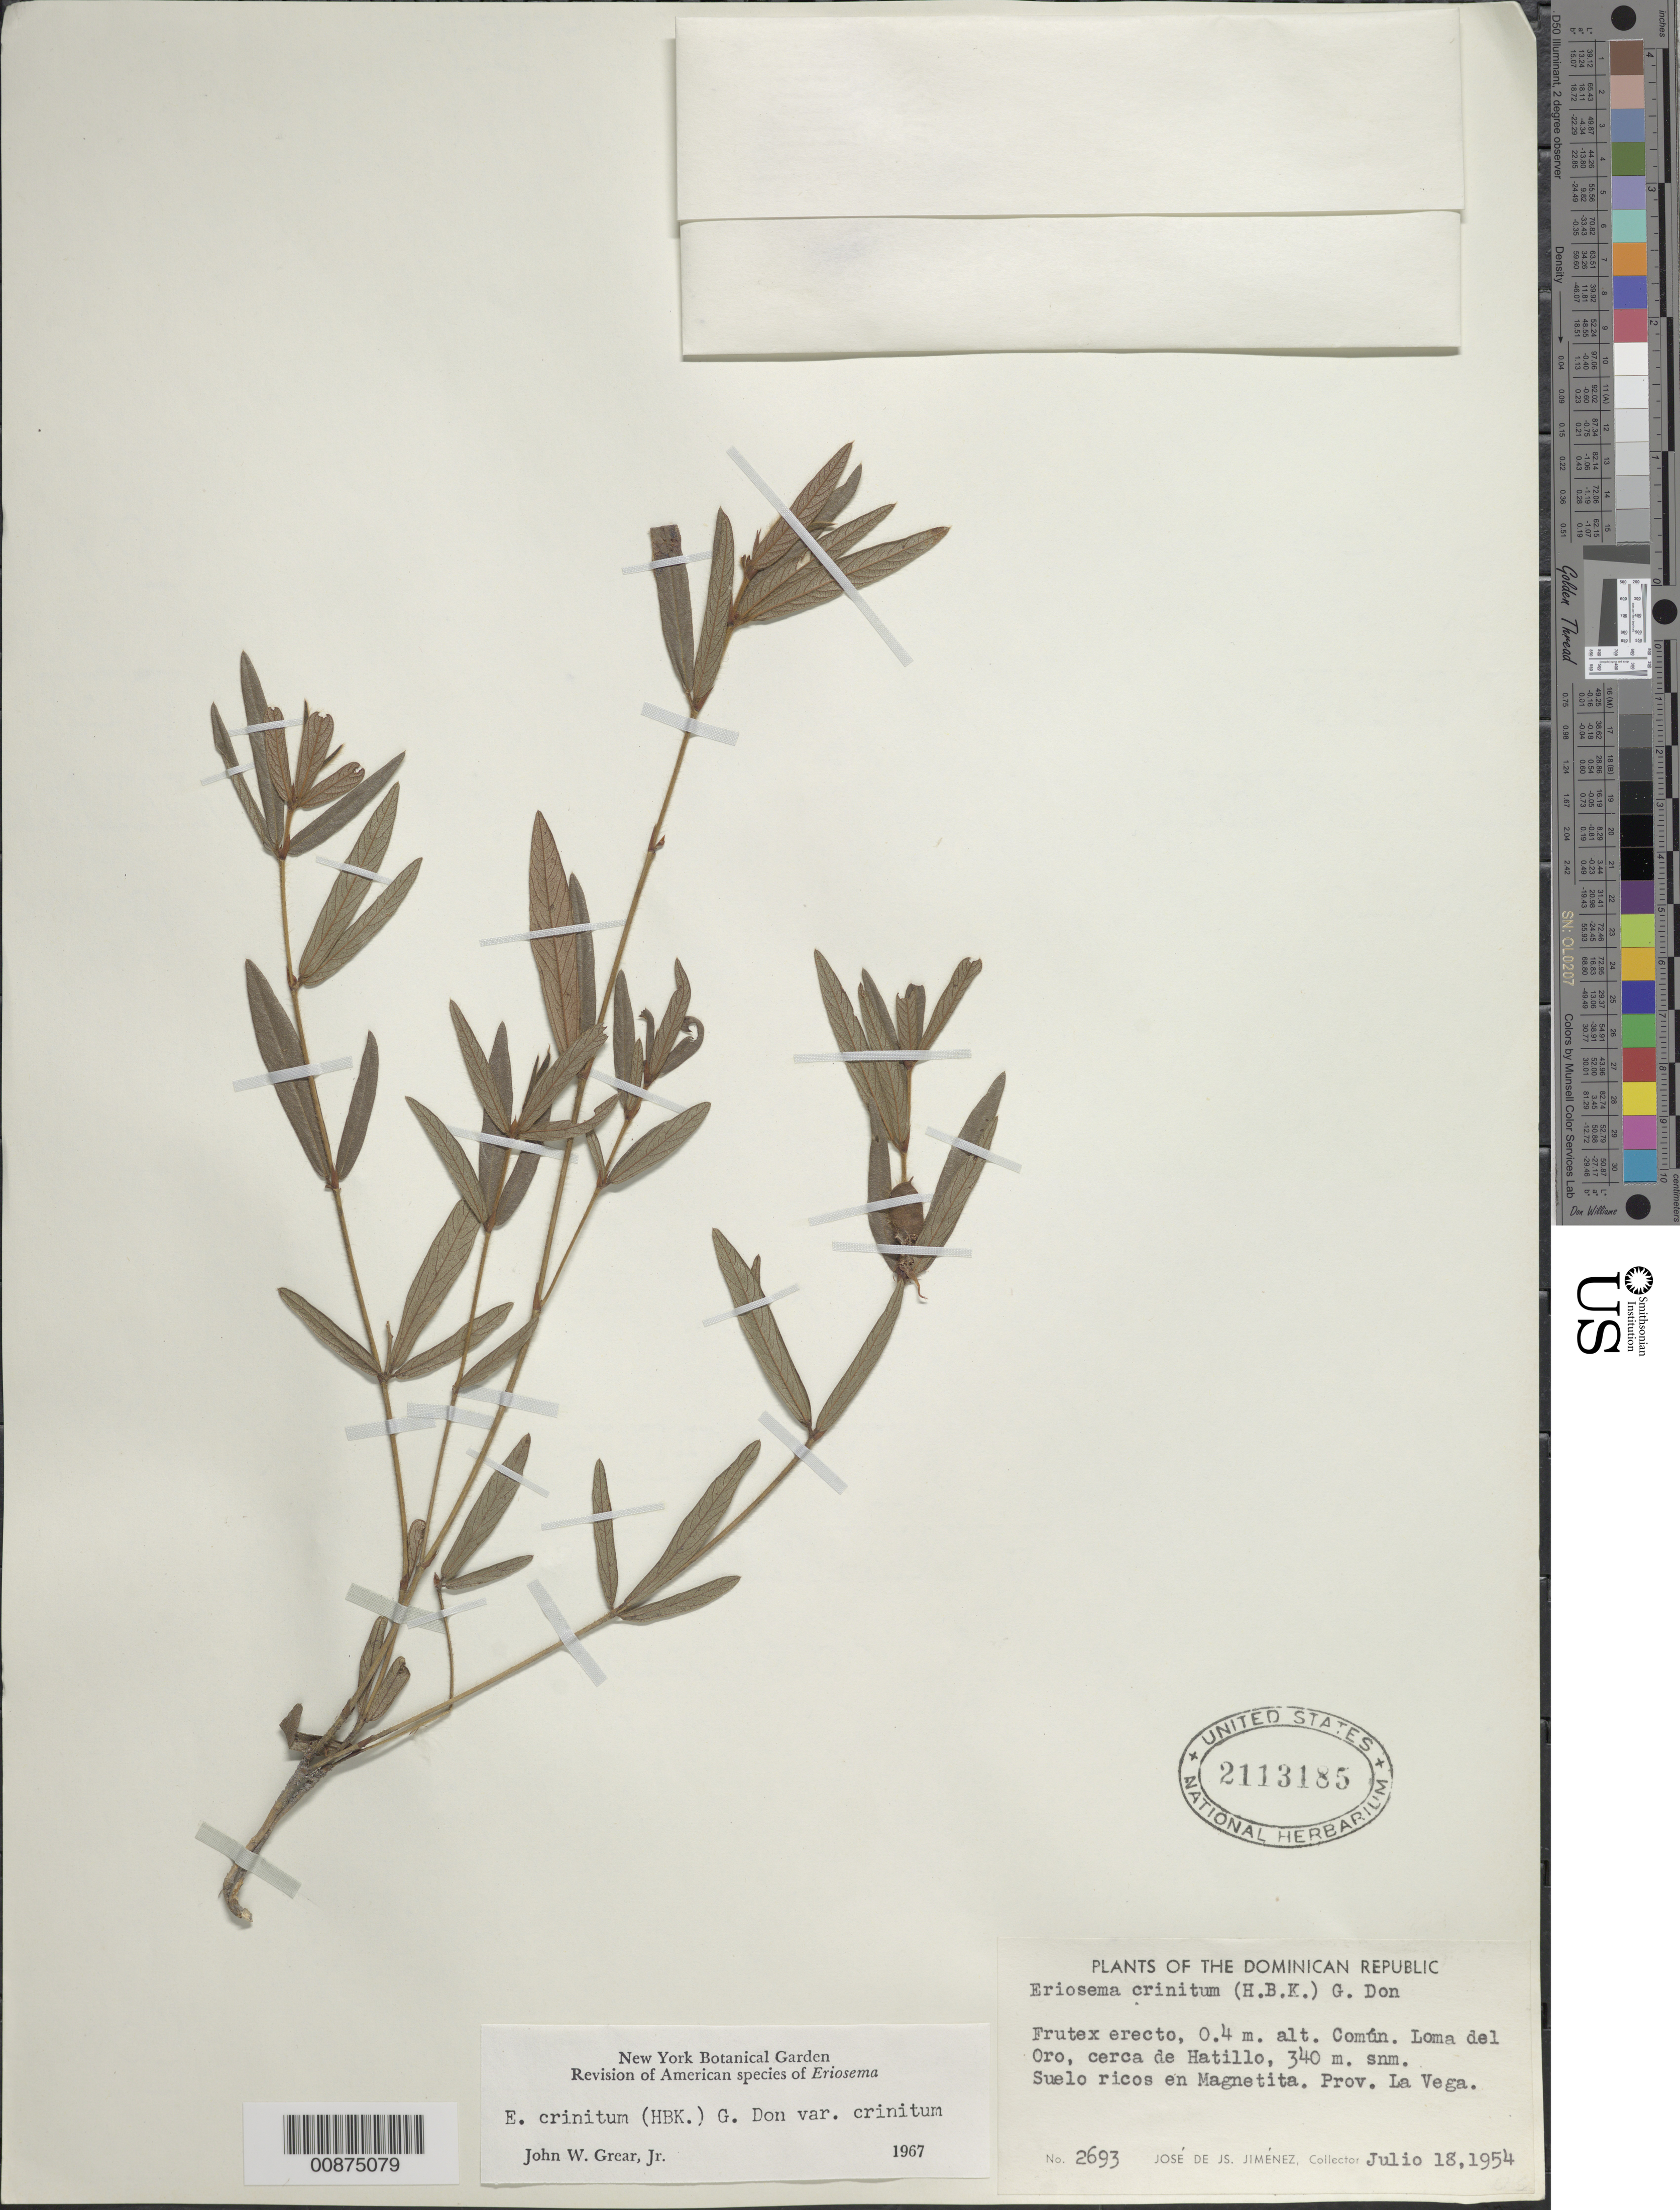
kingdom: Plantae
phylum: Tracheophyta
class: Magnoliopsida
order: Fabales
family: Fabaceae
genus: Eriosema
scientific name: Eriosema crinitum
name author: (Kunth) G. Don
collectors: J. J. Jiménez Almonte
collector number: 2693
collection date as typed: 18 Jul 1954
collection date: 1954-07-18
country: Dominican Republic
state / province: La Vega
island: Hispaniola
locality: Loma del Oro, cerca de Hatillo.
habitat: Suelo rico en Magnetita.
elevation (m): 340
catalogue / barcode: US 2113185